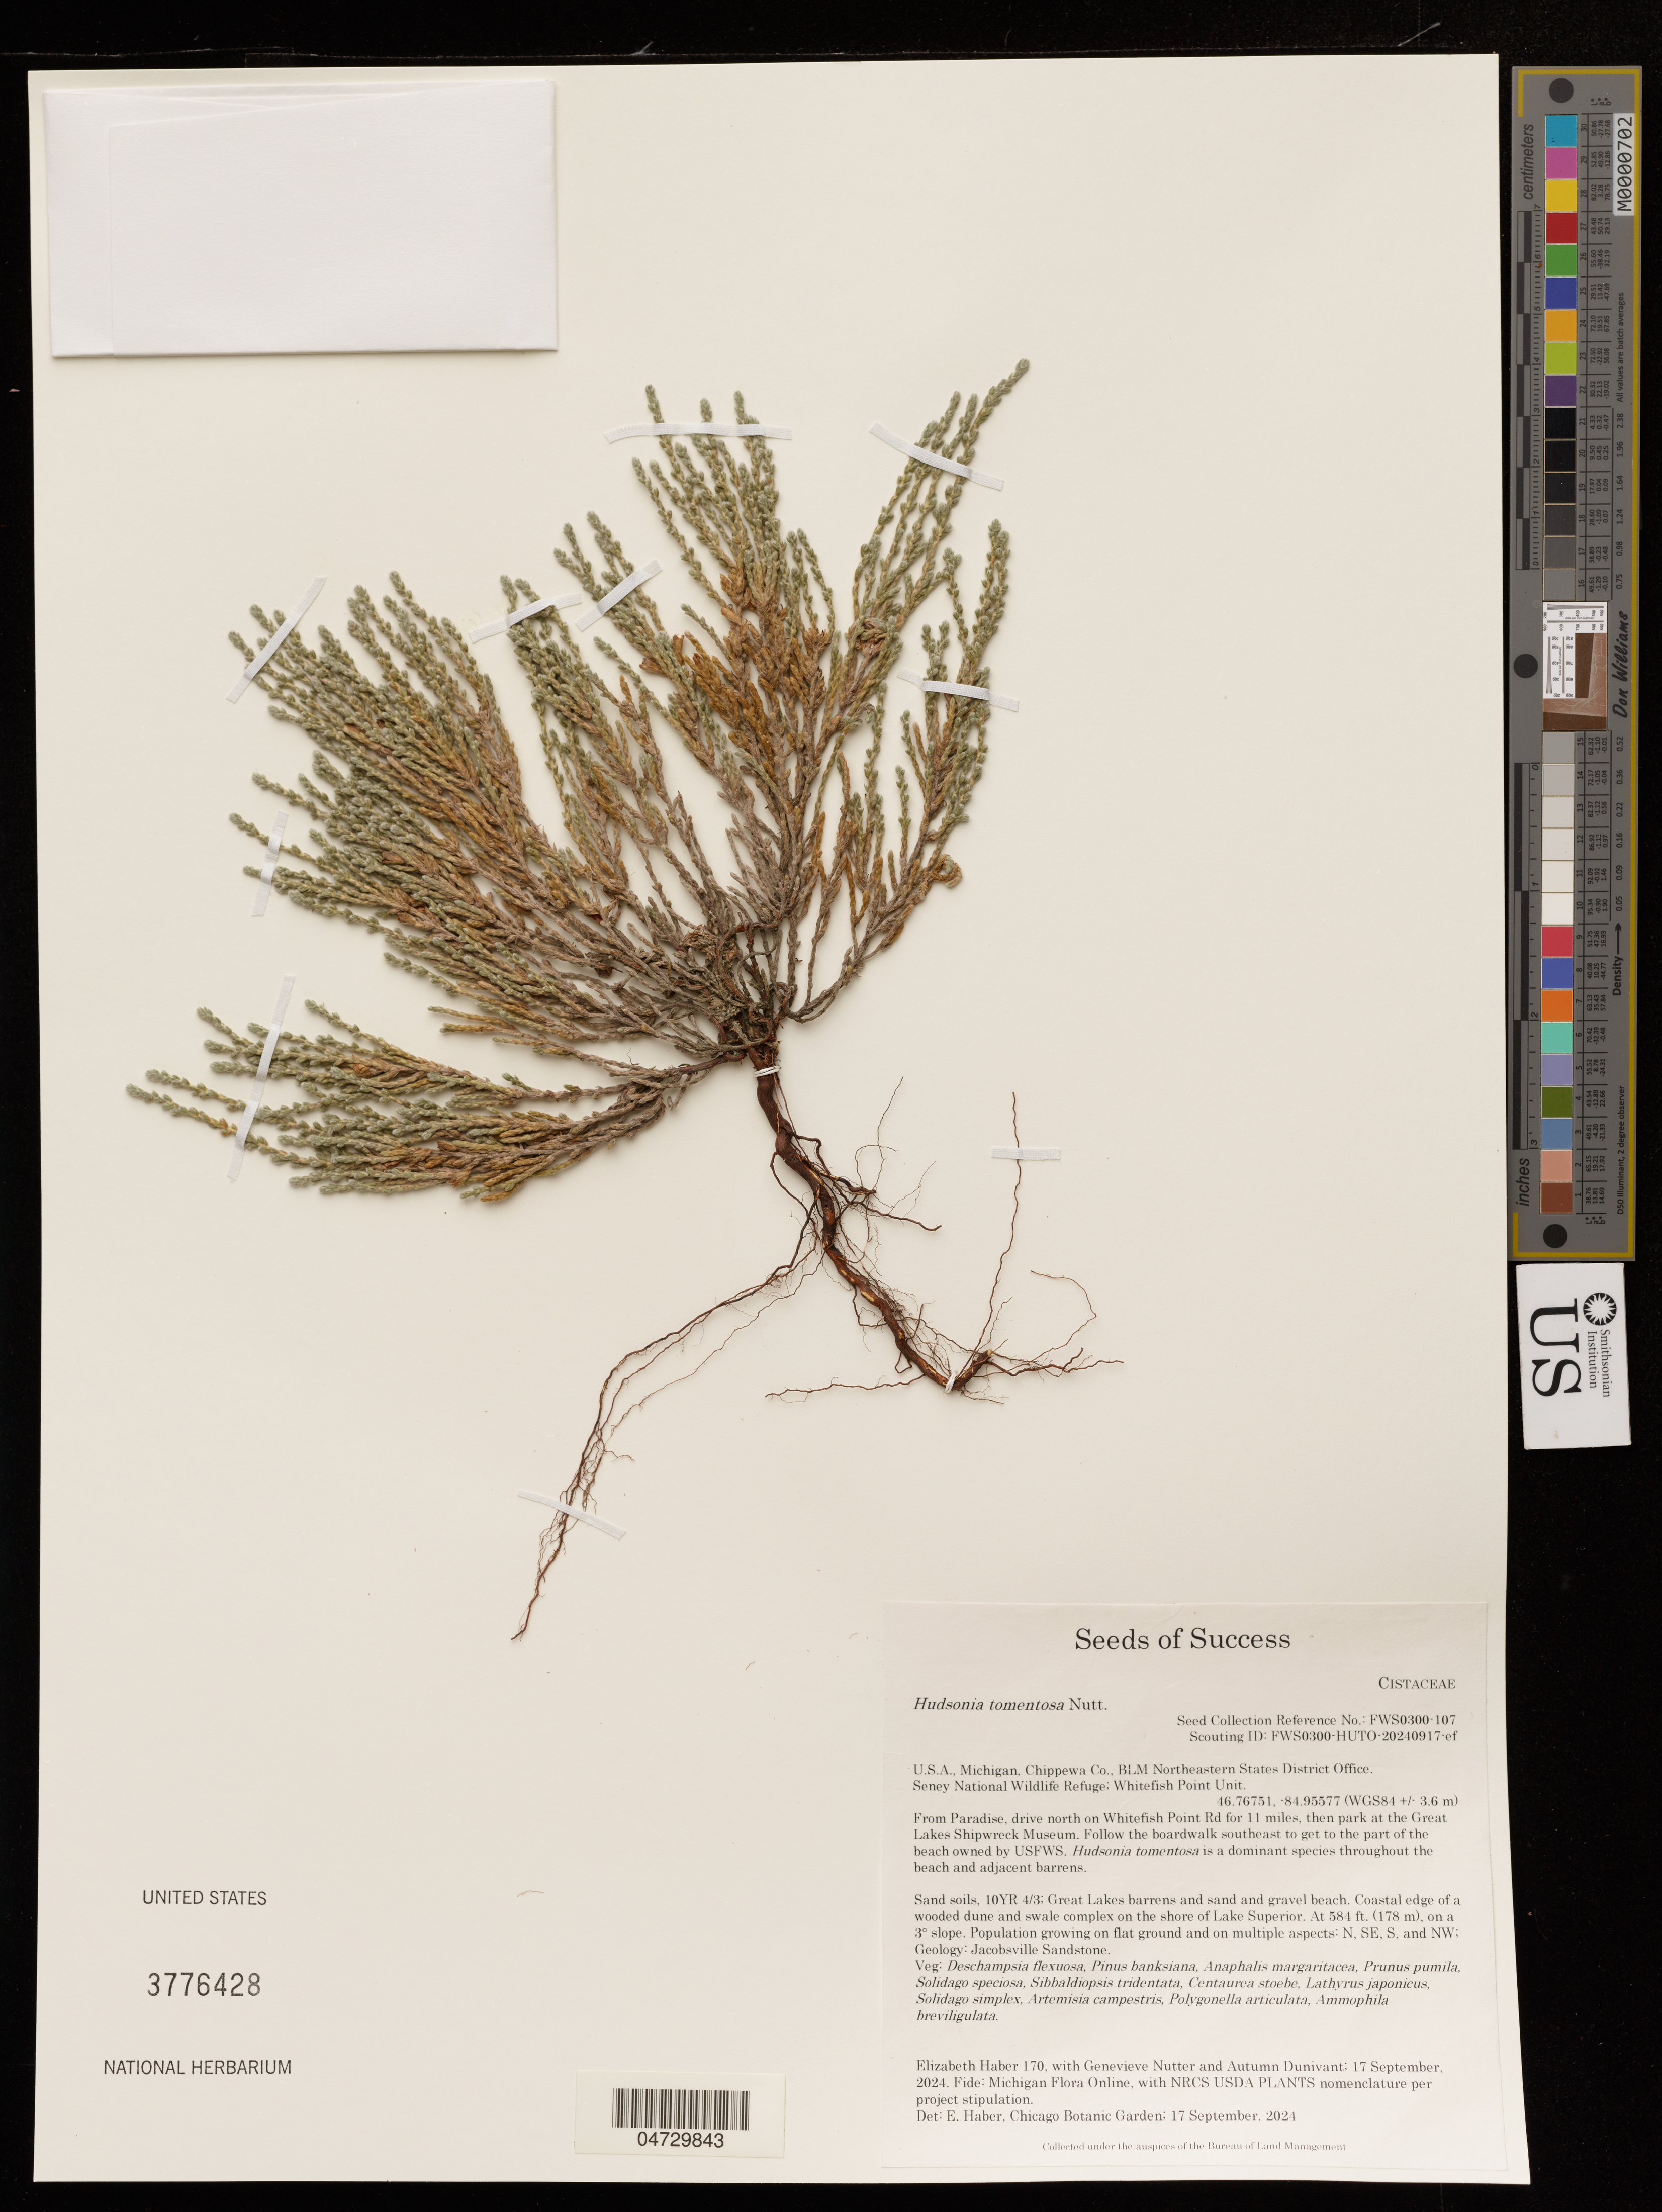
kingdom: Plantae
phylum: Tracheophyta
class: Magnoliopsida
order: Malvales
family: Cistaceae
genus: Hudsonia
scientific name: Hudsonia tomentosa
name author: Nutt.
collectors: E. Haber, G. Nutter & A. Dunivant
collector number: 170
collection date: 2024-09-17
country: United States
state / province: Michigan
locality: Chippewa Co., BLM Northeastern States District Office, Seney National Wildlife Refuge: Whitefish Point Unit.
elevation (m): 178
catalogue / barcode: US 3776428